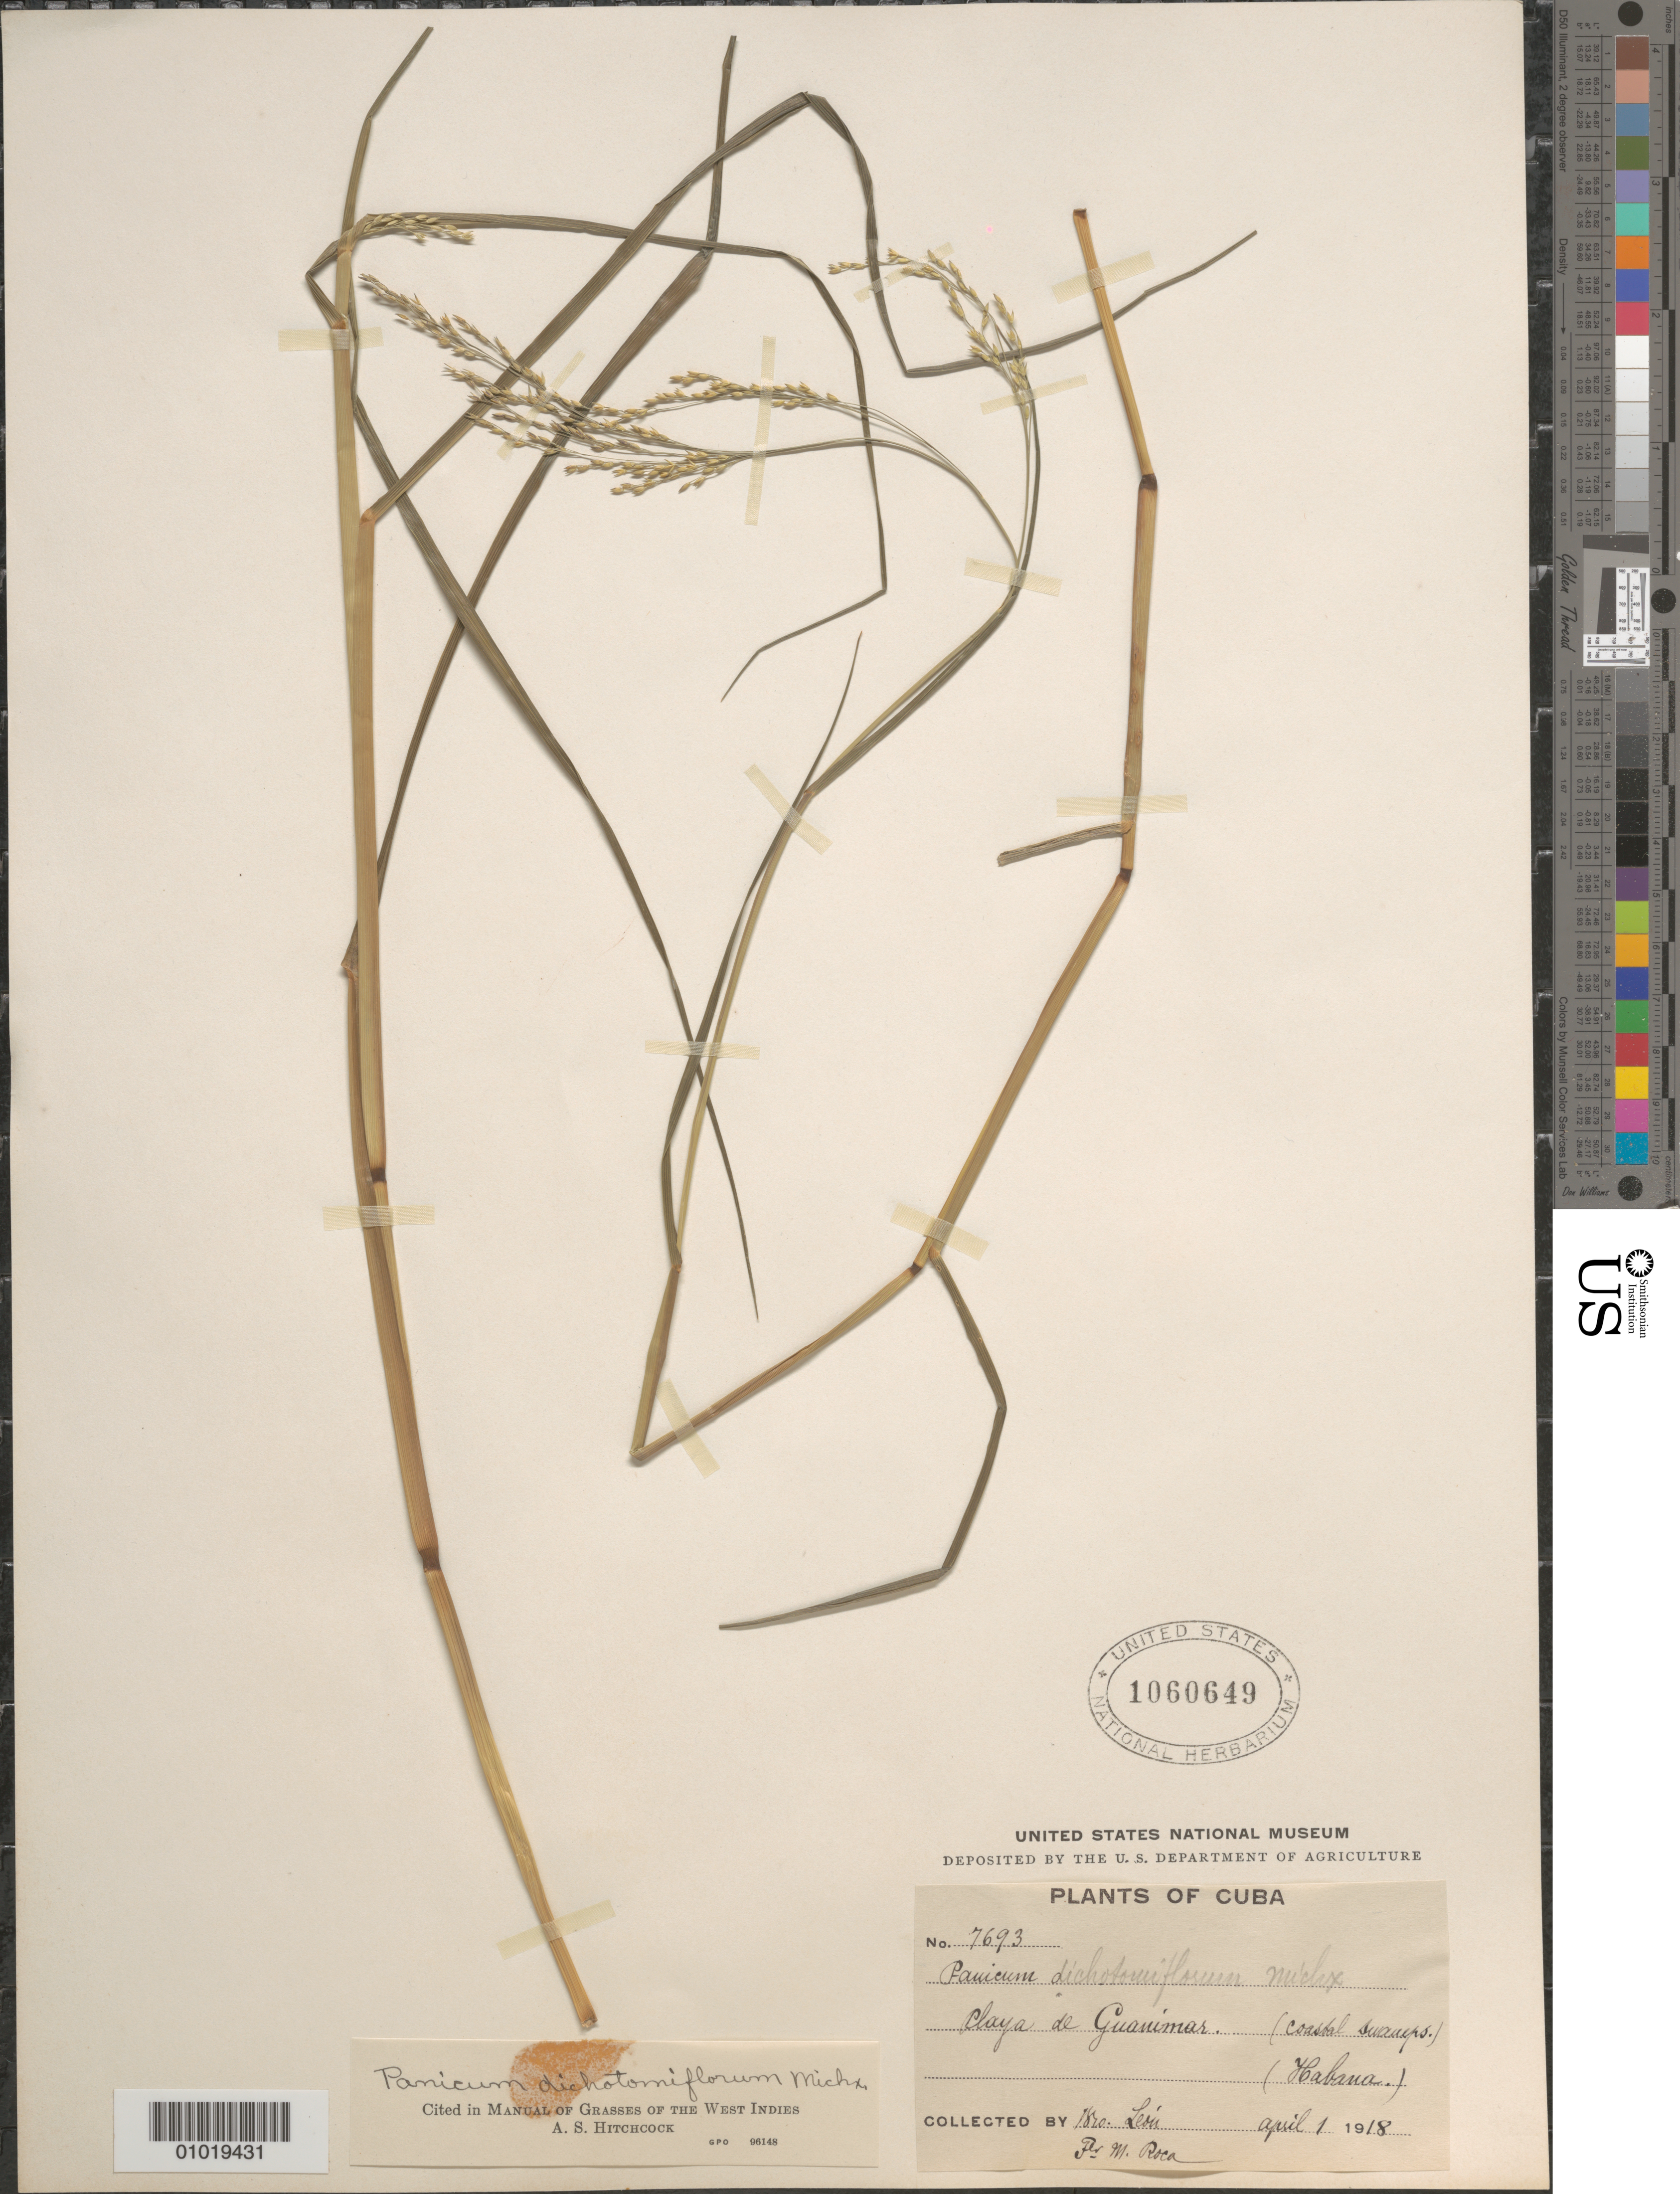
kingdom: Plantae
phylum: Tracheophyta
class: Liliopsida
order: Poales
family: Poaceae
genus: Panicum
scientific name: Panicum dichotomiflorum subsp. dichotomiflorum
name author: Michx.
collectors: Bro. León & M. Roca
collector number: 7693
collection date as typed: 01 Apr 1918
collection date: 1918-04-01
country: Cuba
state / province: La Habana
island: Cuba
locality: Playa de Guanimar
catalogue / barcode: US 1060649